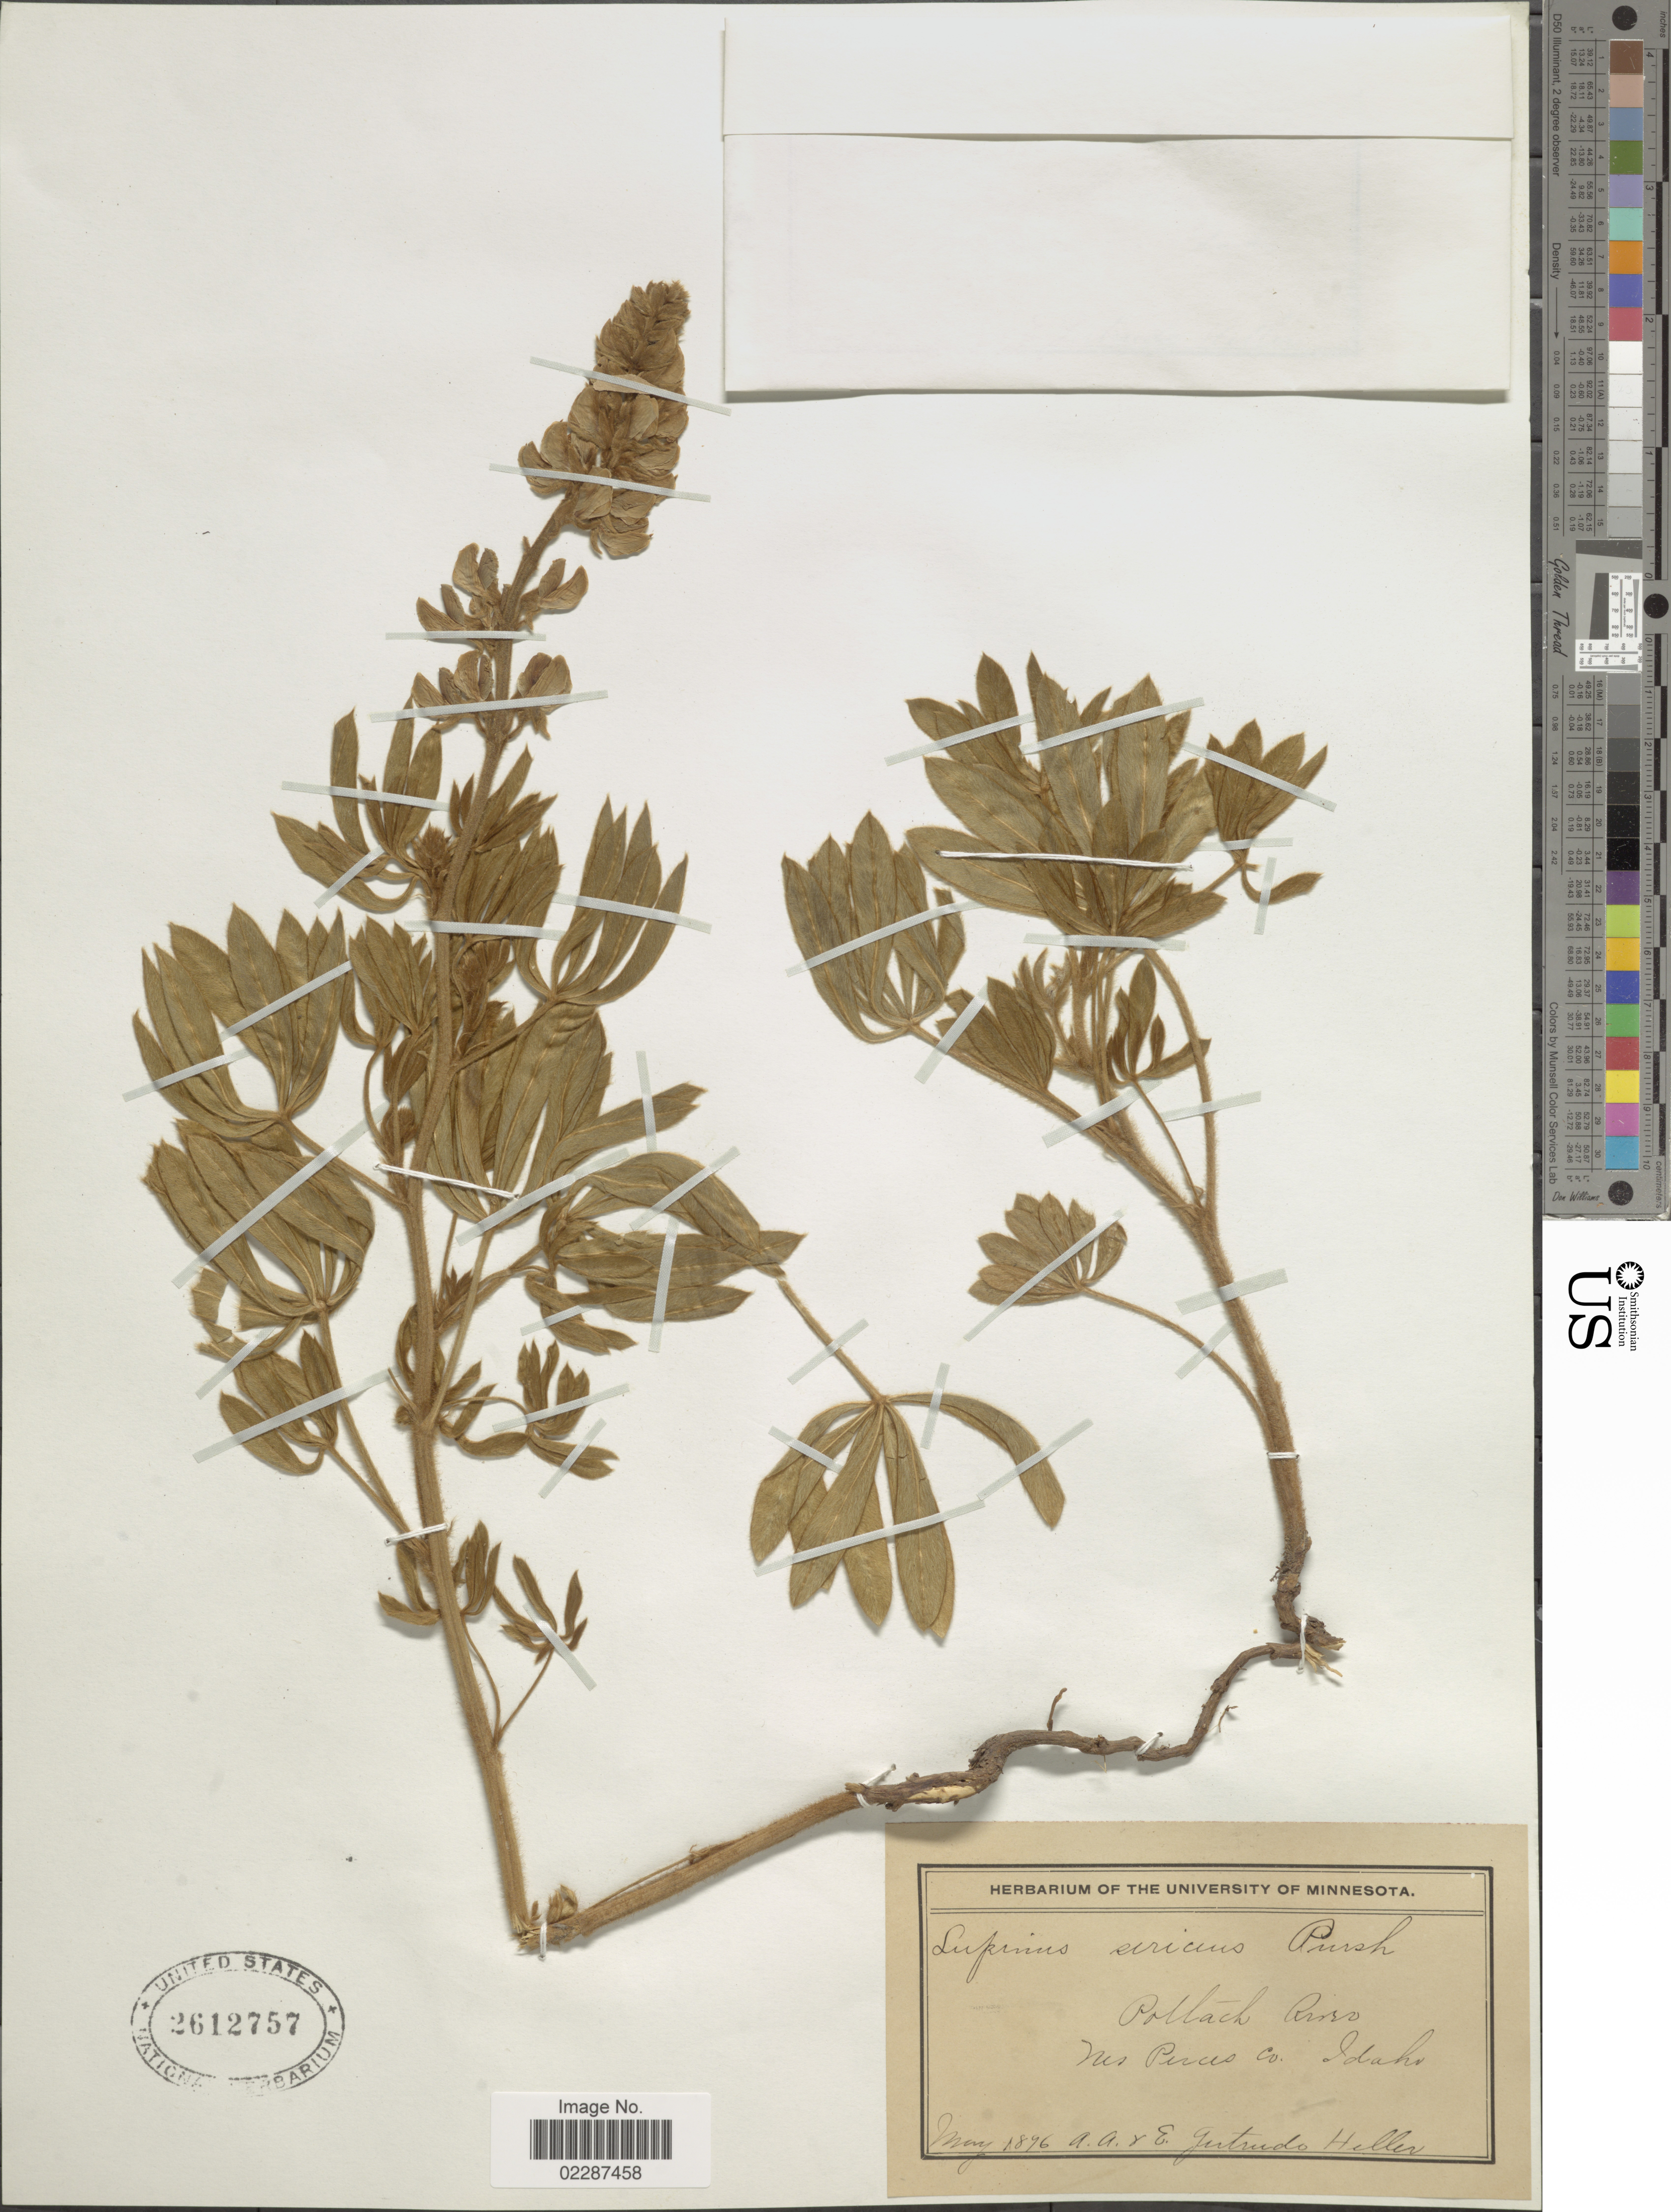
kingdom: Plantae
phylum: Tracheophyta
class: Magnoliopsida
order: Fabales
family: Fabaceae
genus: Lupinus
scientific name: Lupinus sericeus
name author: Pursh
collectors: A. A. Heller & E. G. Heller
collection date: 1896-05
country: United States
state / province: Idaho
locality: Potlatch River, Nes Perces Co.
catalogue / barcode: US 2612757